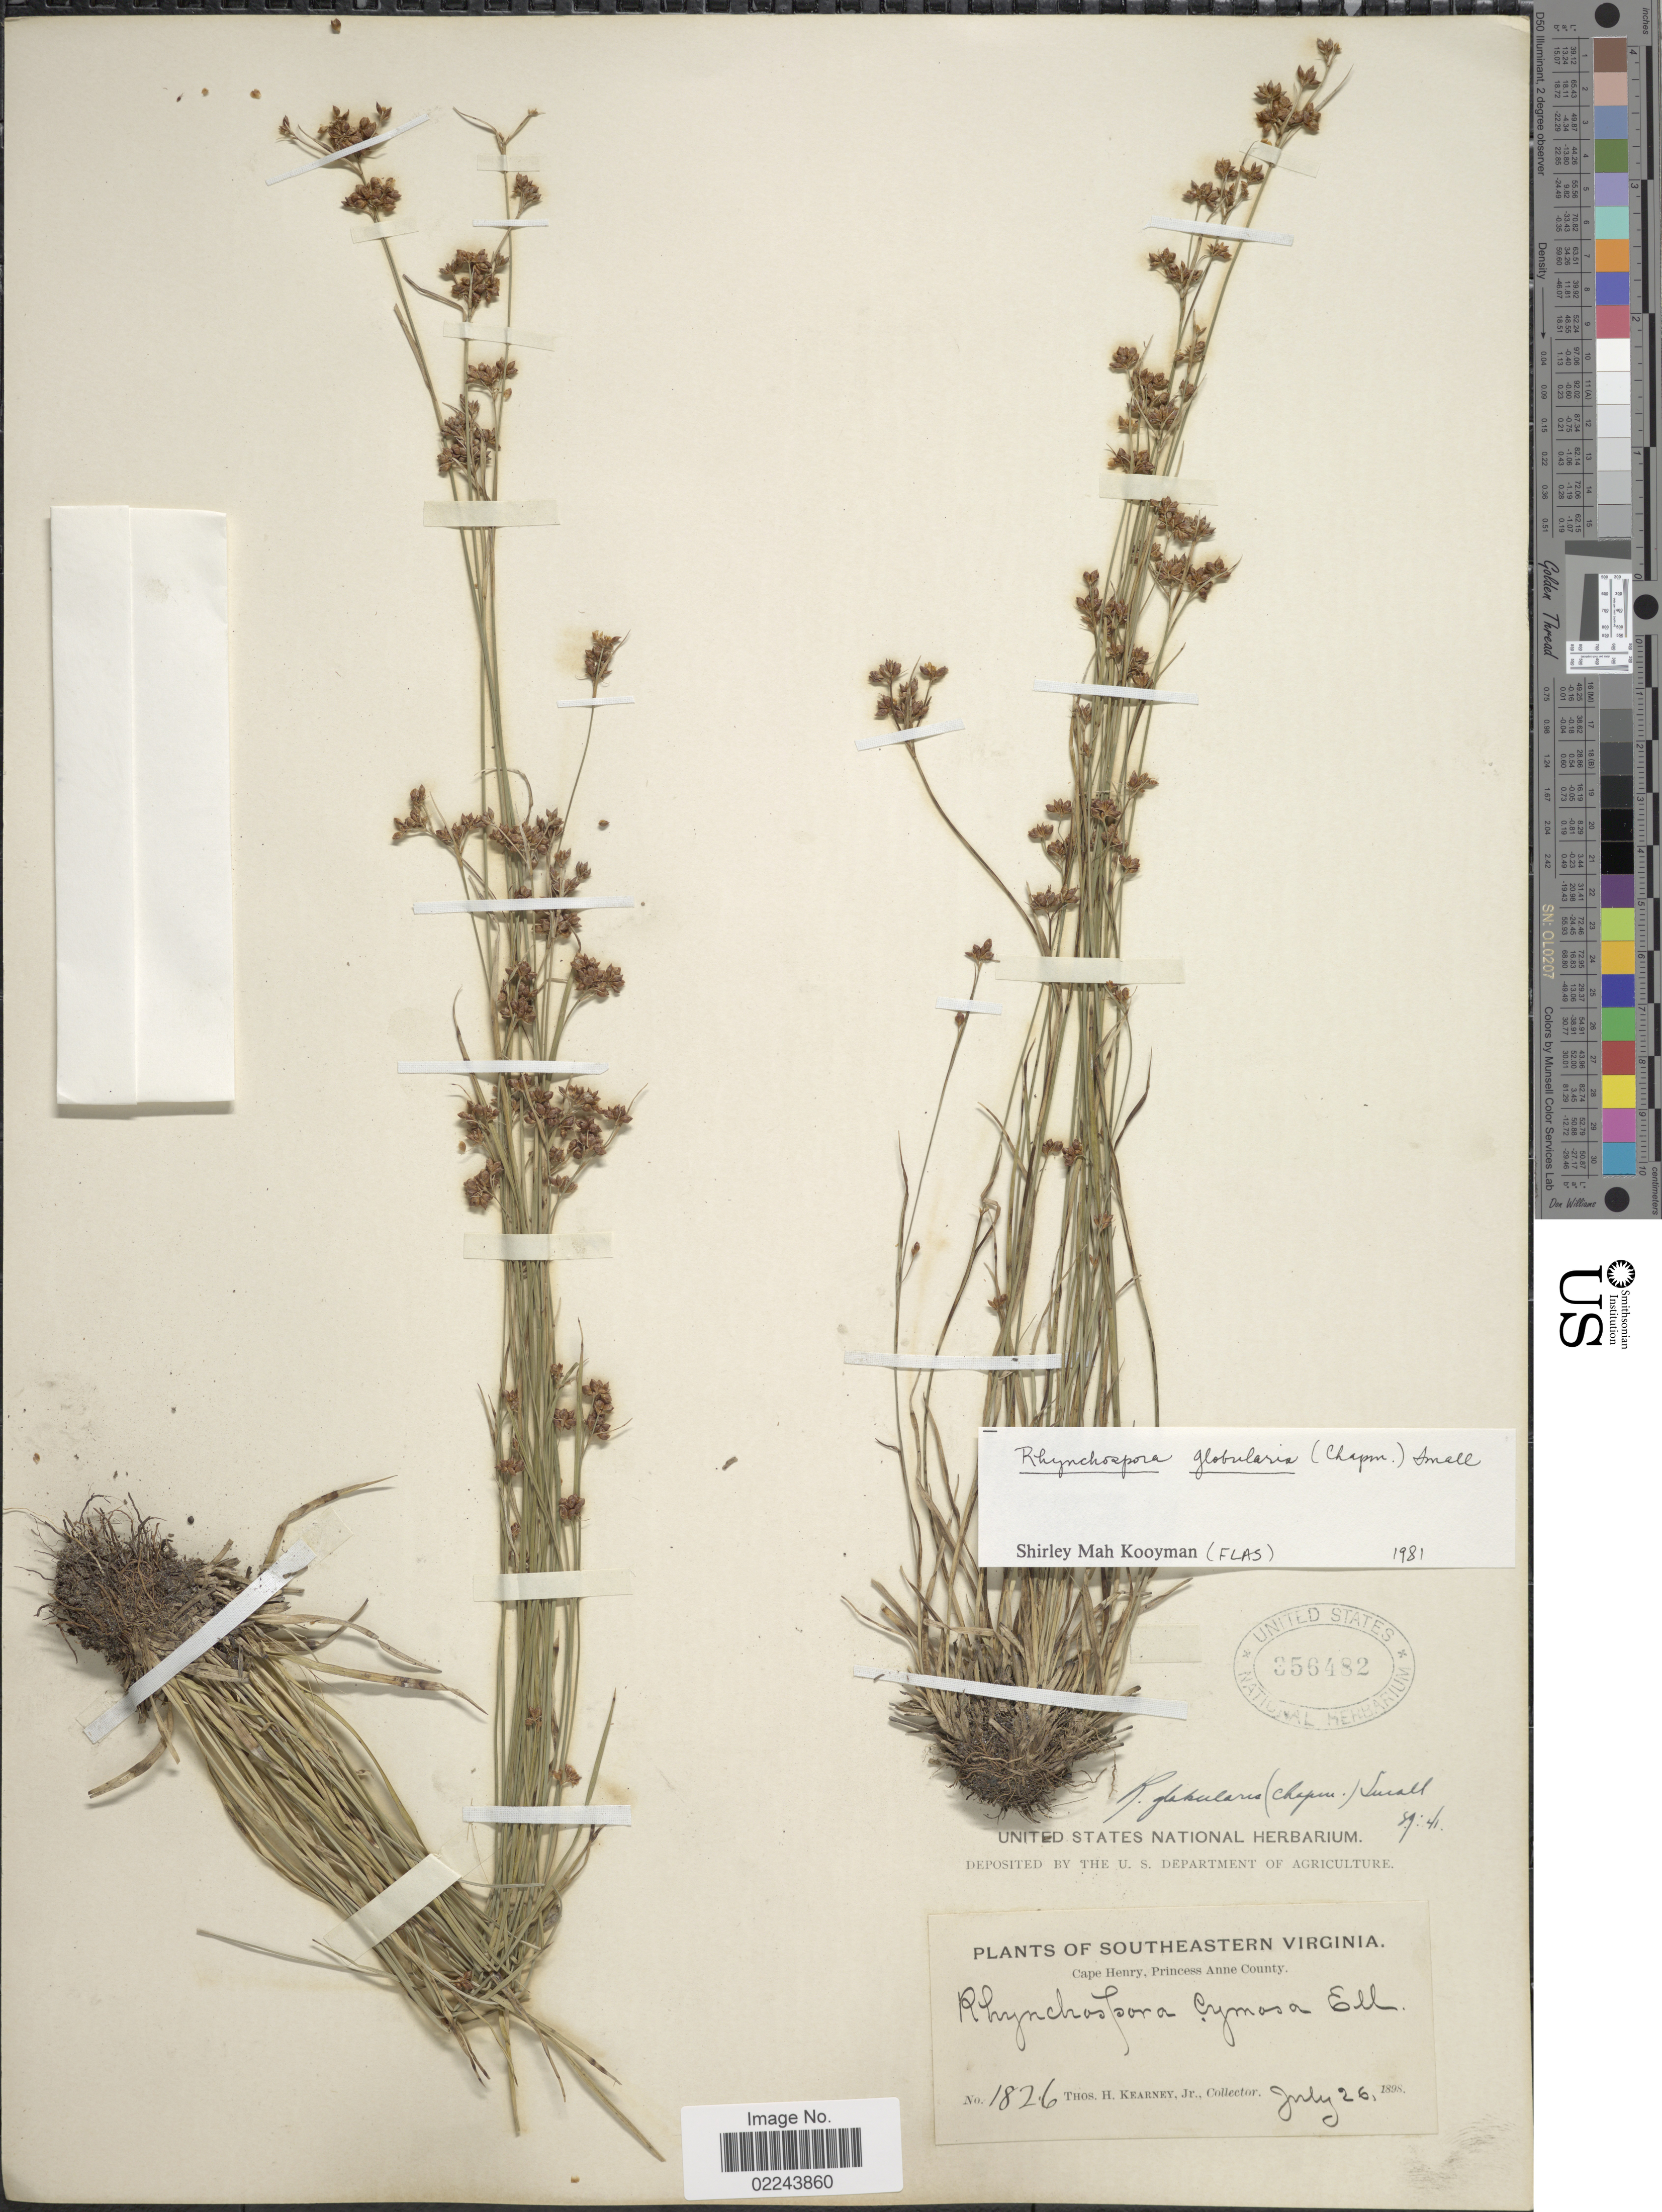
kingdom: Plantae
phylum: Tracheophyta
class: Liliopsida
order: Poales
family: Cyperaceae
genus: Rhynchospora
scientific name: Rhynchospora globularis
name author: (Chapm.) Small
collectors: T. H. Kearney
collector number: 1826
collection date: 1898-07-26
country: United States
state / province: Virginia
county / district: City of Virginia Beach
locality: Southeastern Virginia, Cape Henry, Princess Anne County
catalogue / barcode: US 356482